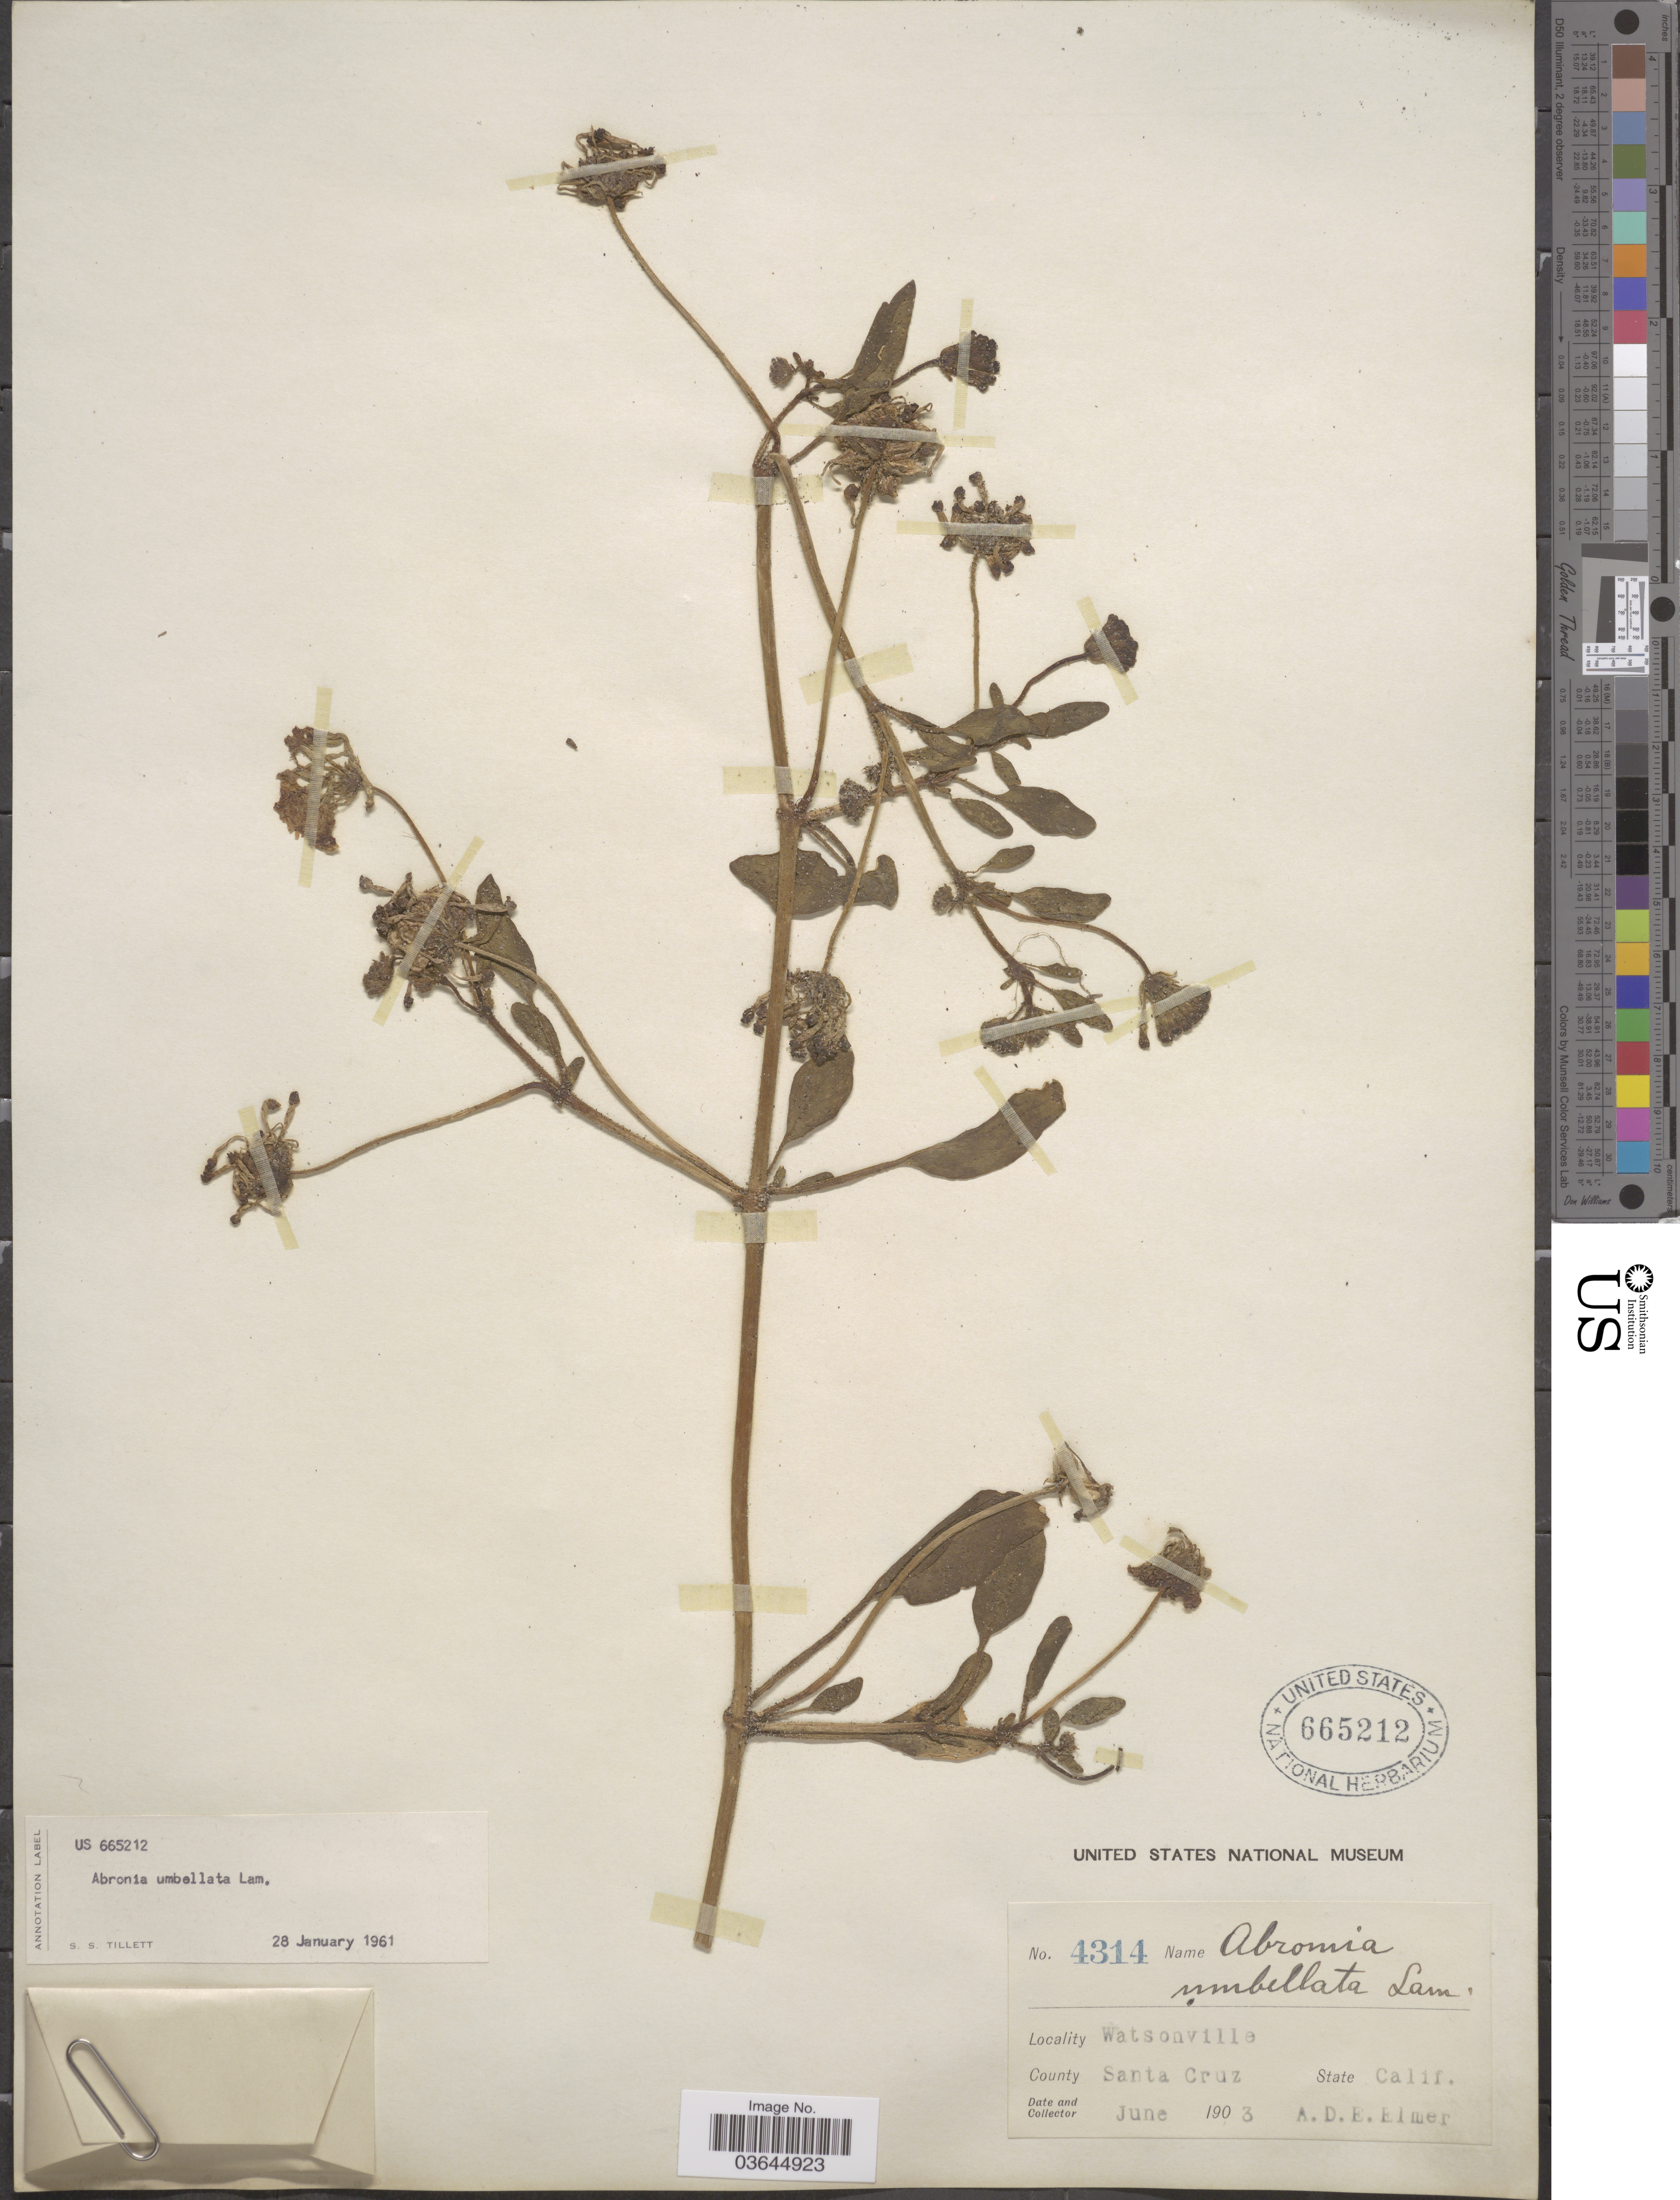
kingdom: Plantae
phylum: Tracheophyta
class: Magnoliopsida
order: Caryophyllales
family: Nyctaginaceae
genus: Abronia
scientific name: Abronia umbellata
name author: Lam.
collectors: A. D. E. Elmer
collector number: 4314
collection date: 1903-06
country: United States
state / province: California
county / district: Santa Cruz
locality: Watsonville. County Santa Cruz.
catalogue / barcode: US 665212